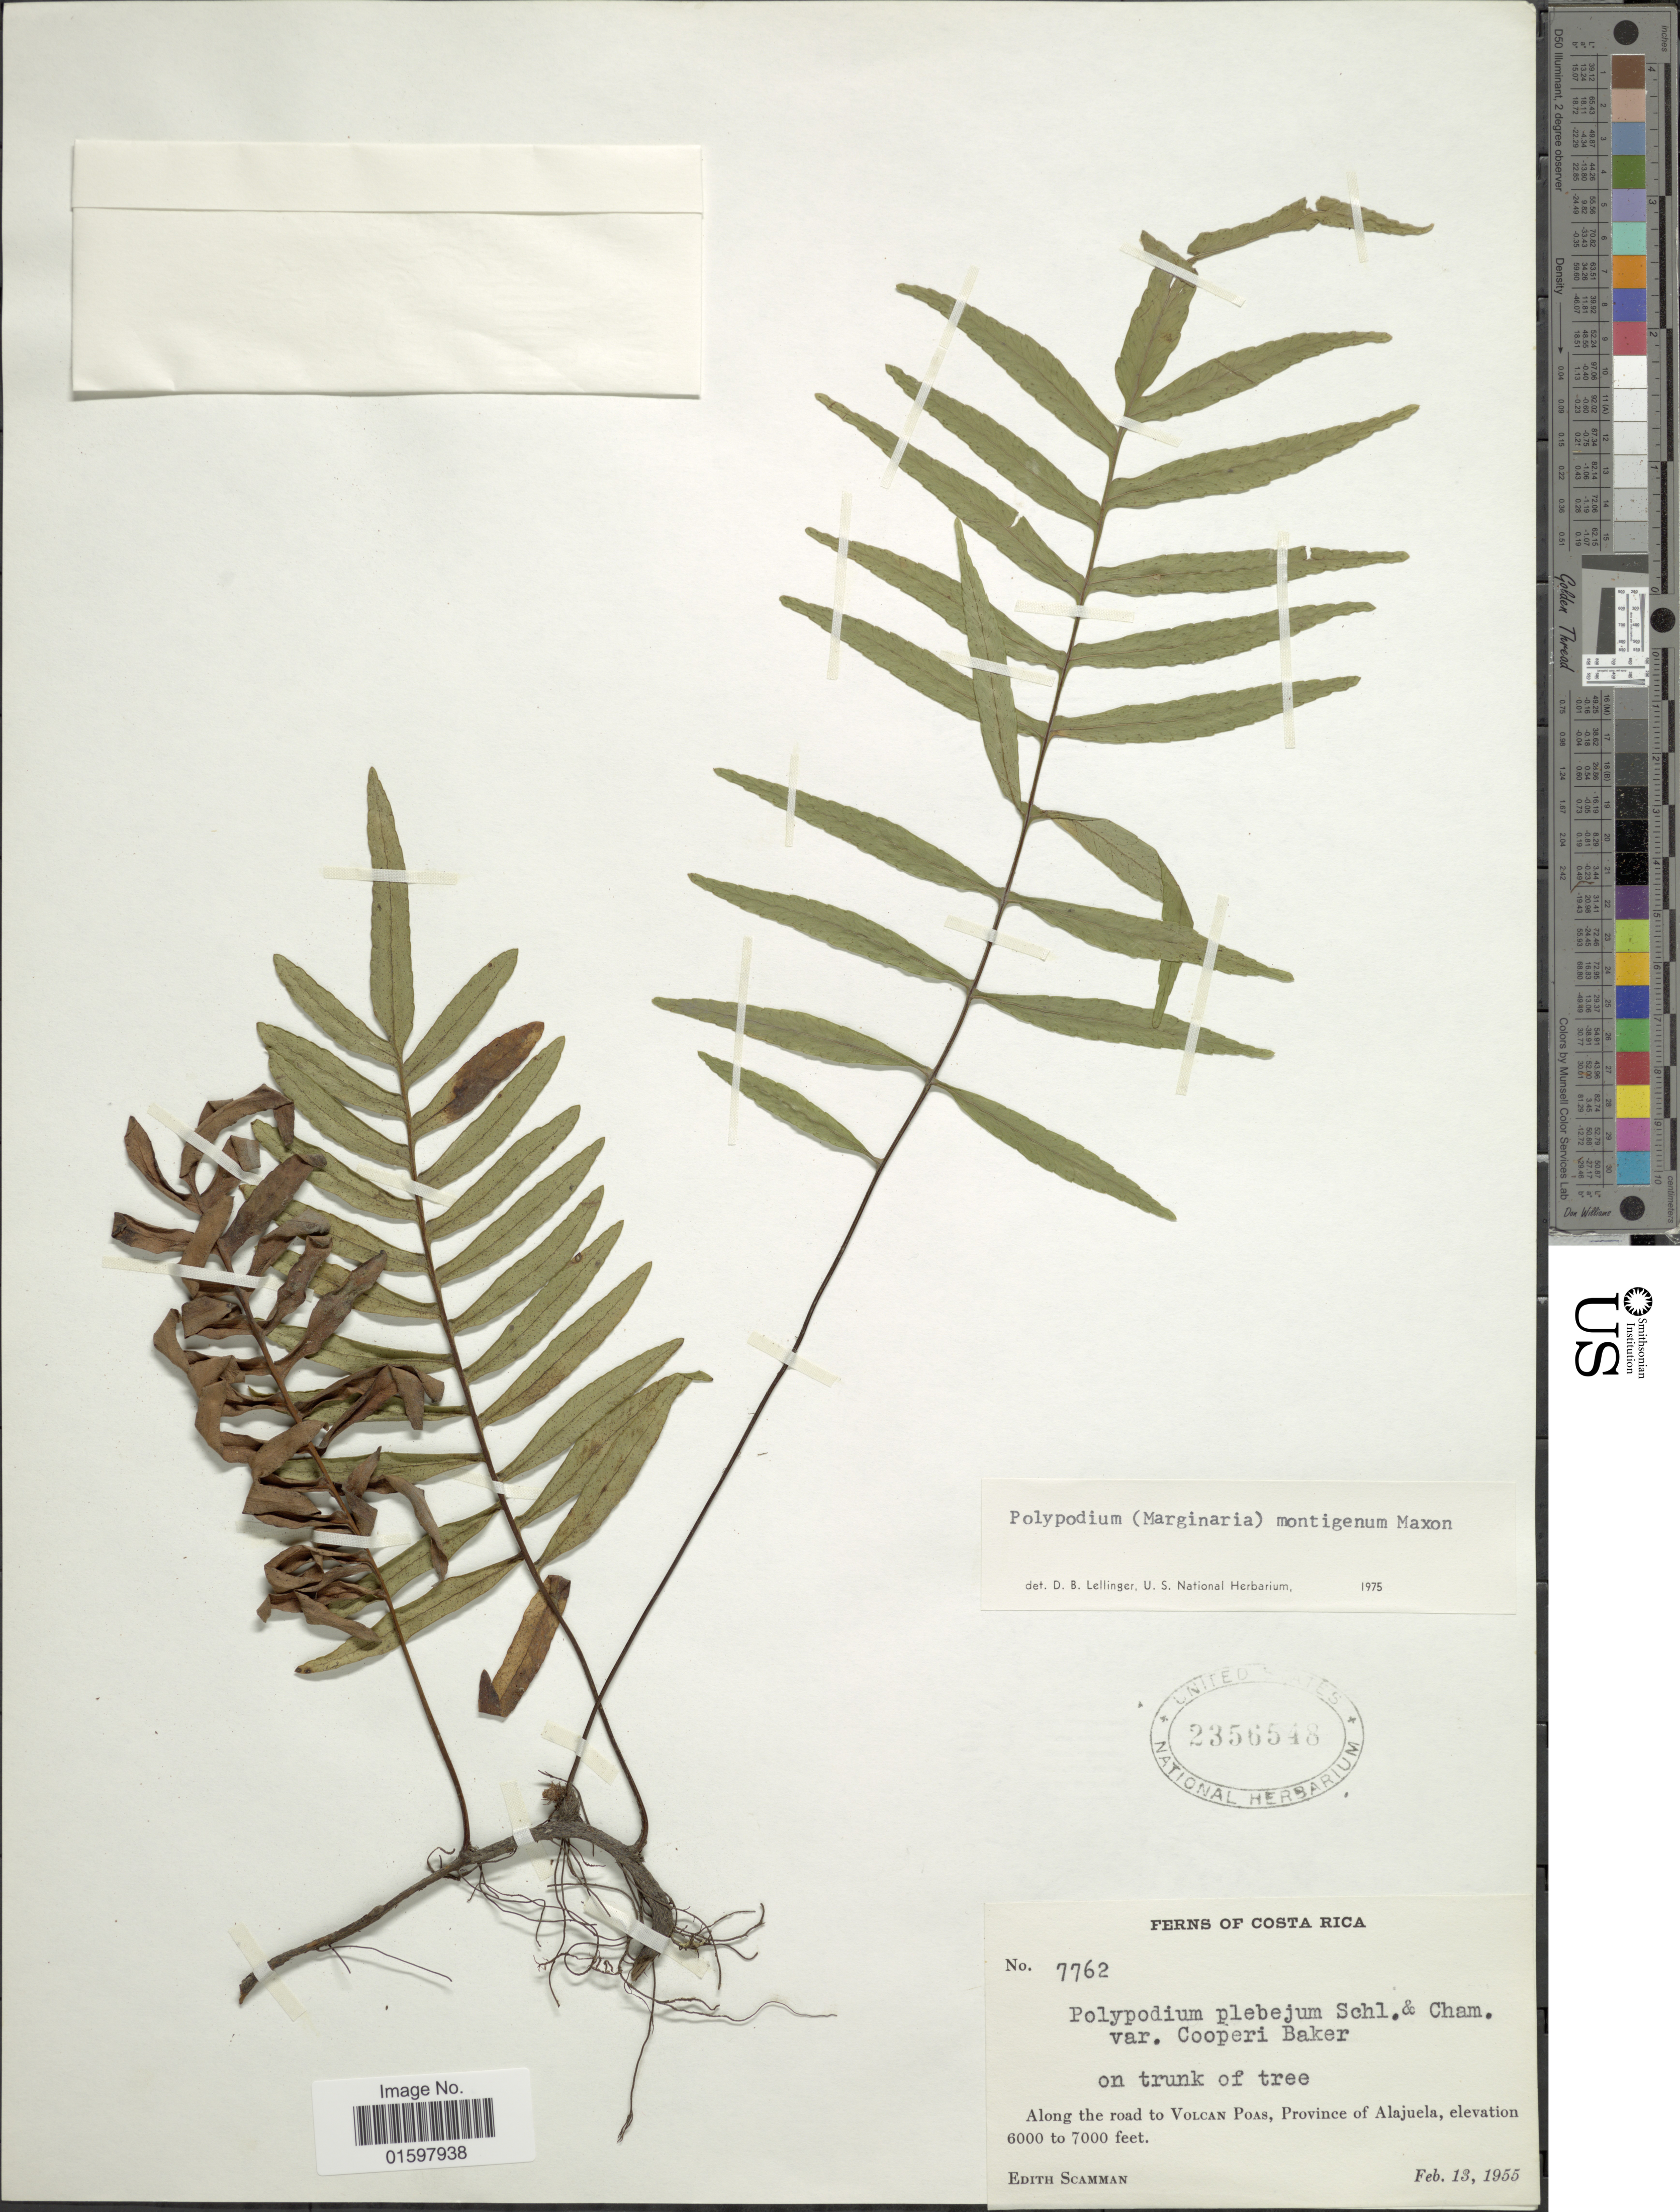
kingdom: Plantae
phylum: Tracheophyta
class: Polypodiopsida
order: Polypodiales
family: Polypodiaceae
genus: Pleopeltis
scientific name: Pleopeltis montigena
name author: (Maxon) A.R. Sm. & Tejero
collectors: E. Scamman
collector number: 7762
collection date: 1955-02-13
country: Costa Rica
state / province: Alajuela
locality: Along the road to Volcan Poas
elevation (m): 1829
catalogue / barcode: US 2356548